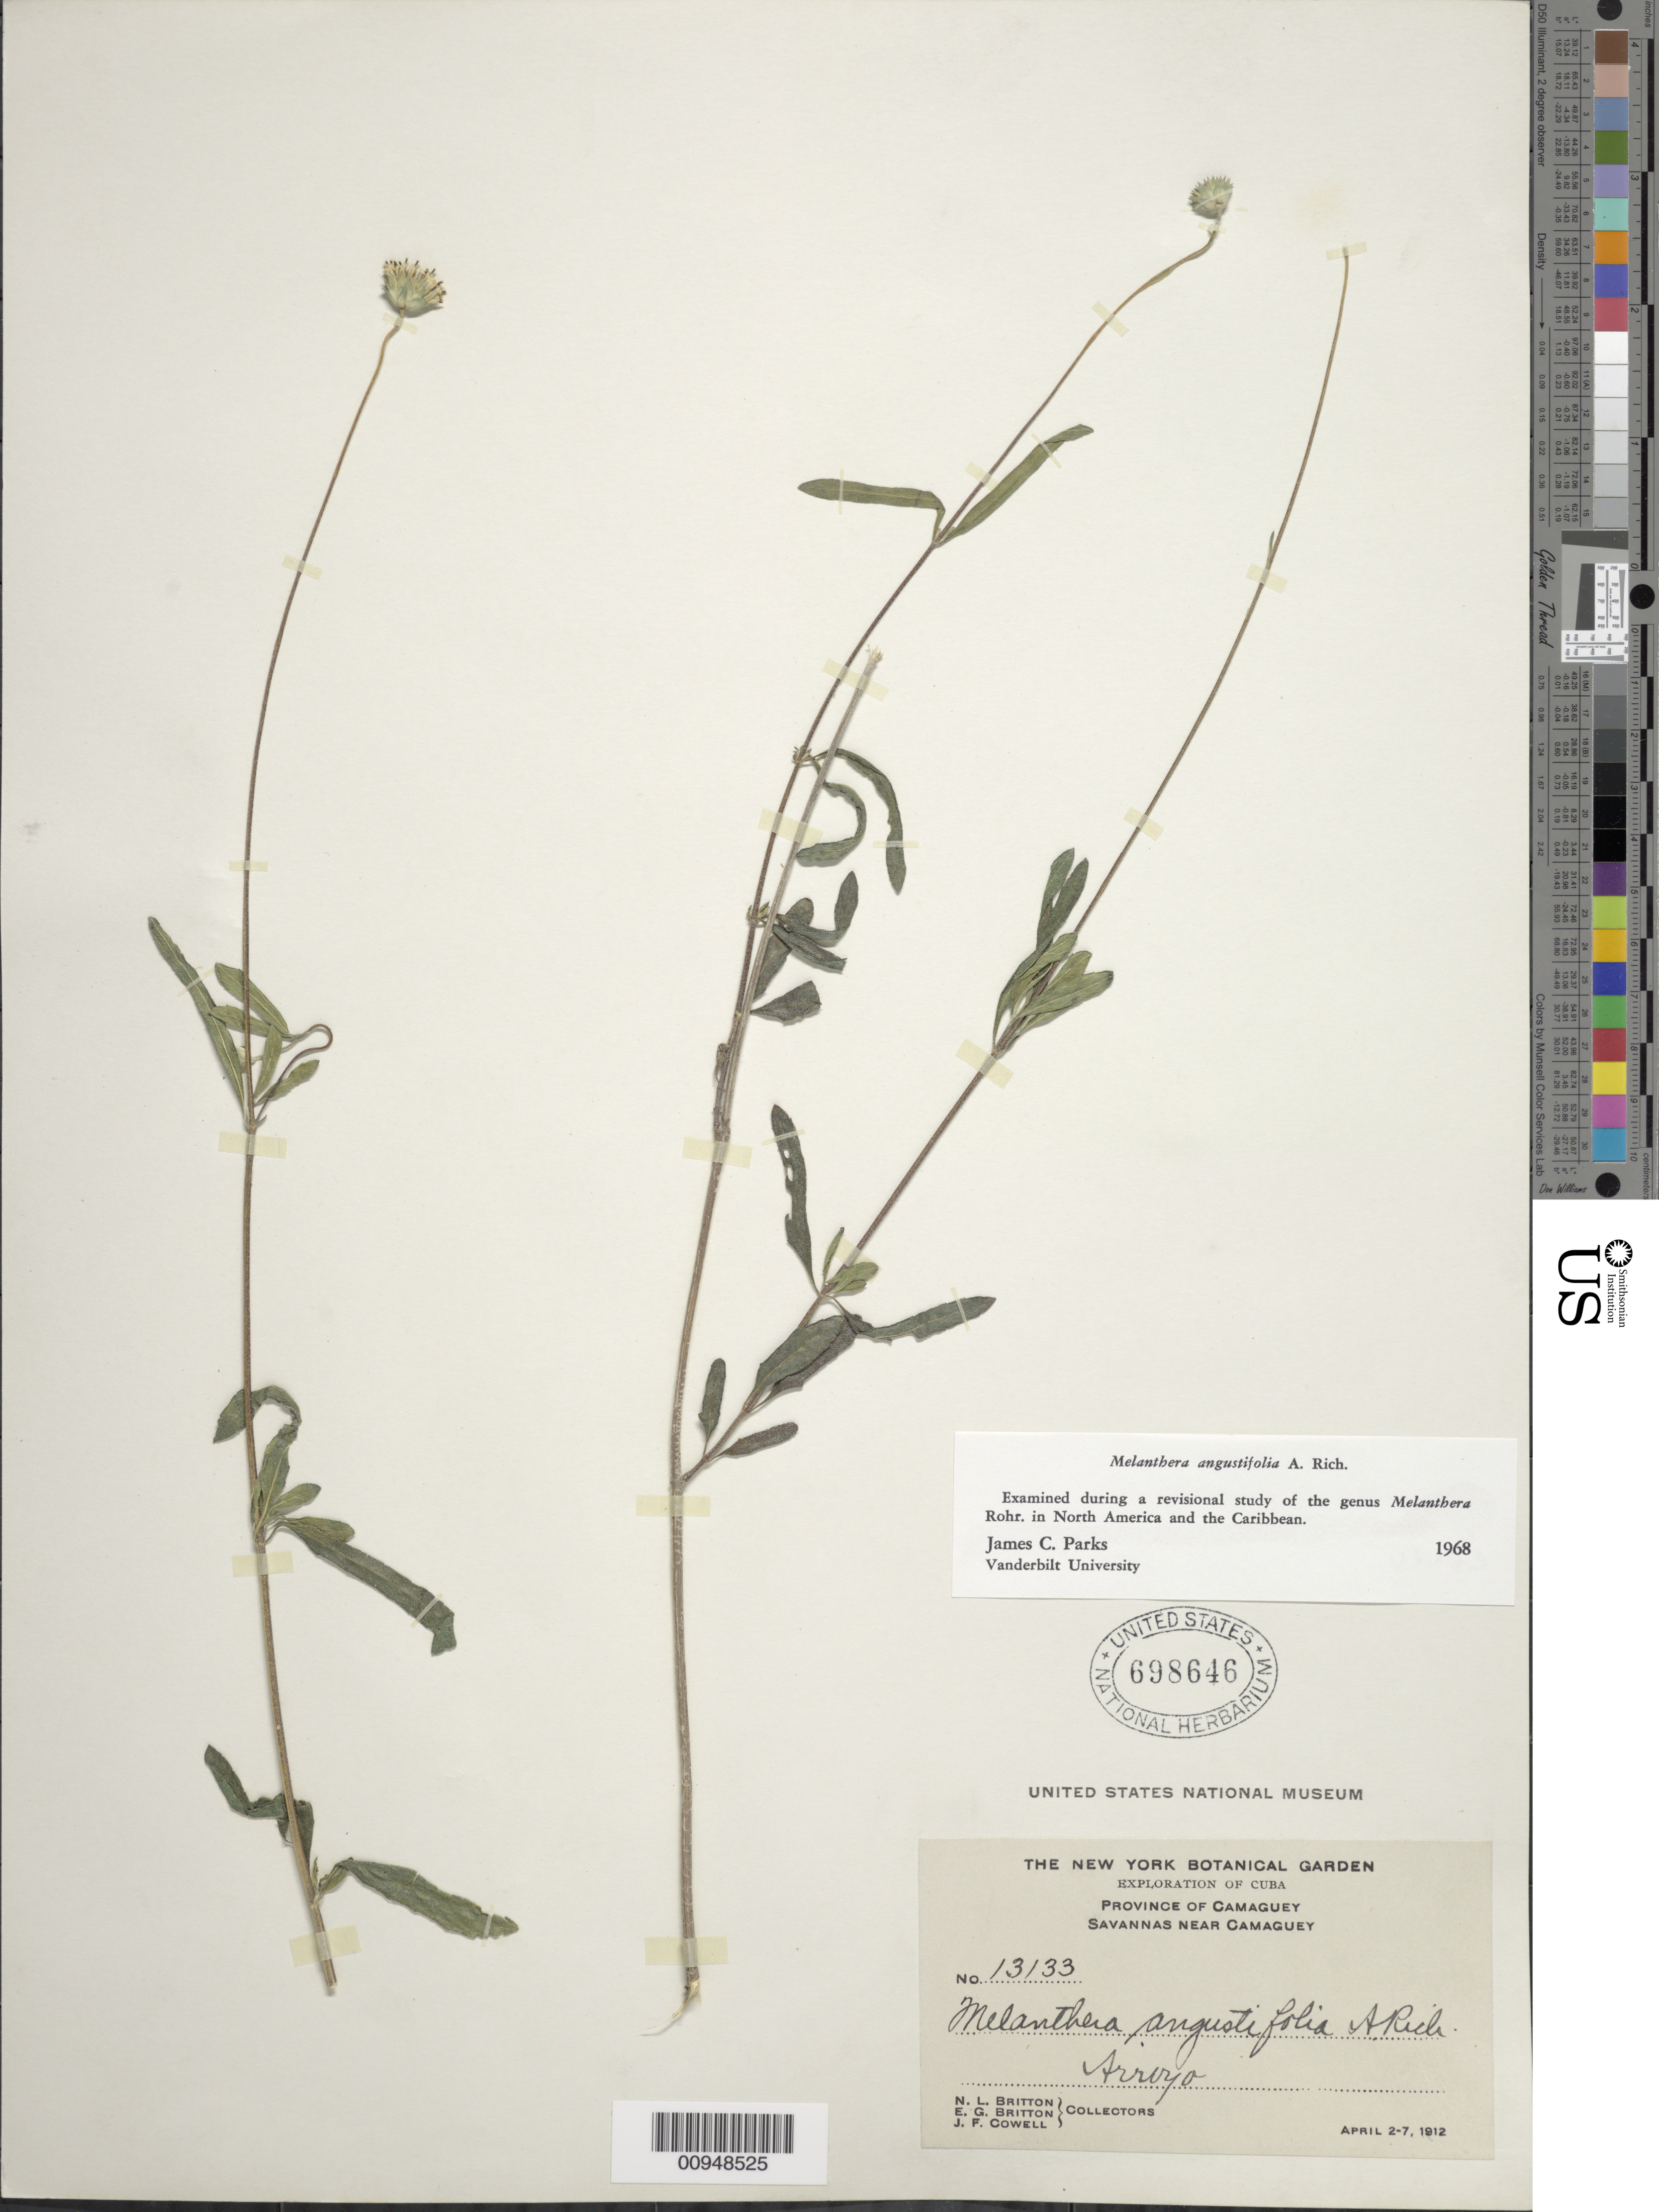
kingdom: Plantae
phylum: Tracheophyta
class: Magnoliopsida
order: Asterales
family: Asteraceae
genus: Melanthera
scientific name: Melanthera angustifolia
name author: A. Rich. in Sagra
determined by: Parks, J. C.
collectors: N. Britton, E. G. Britton & J. F. Cowell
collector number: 13133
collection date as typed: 02 Apr 1912 to 07 Apr 1912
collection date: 1912-04-02/1912-04-07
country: Cuba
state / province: Camagüey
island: Cuba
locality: Savannas near Camaguey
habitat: Arroyo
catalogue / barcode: US 698646